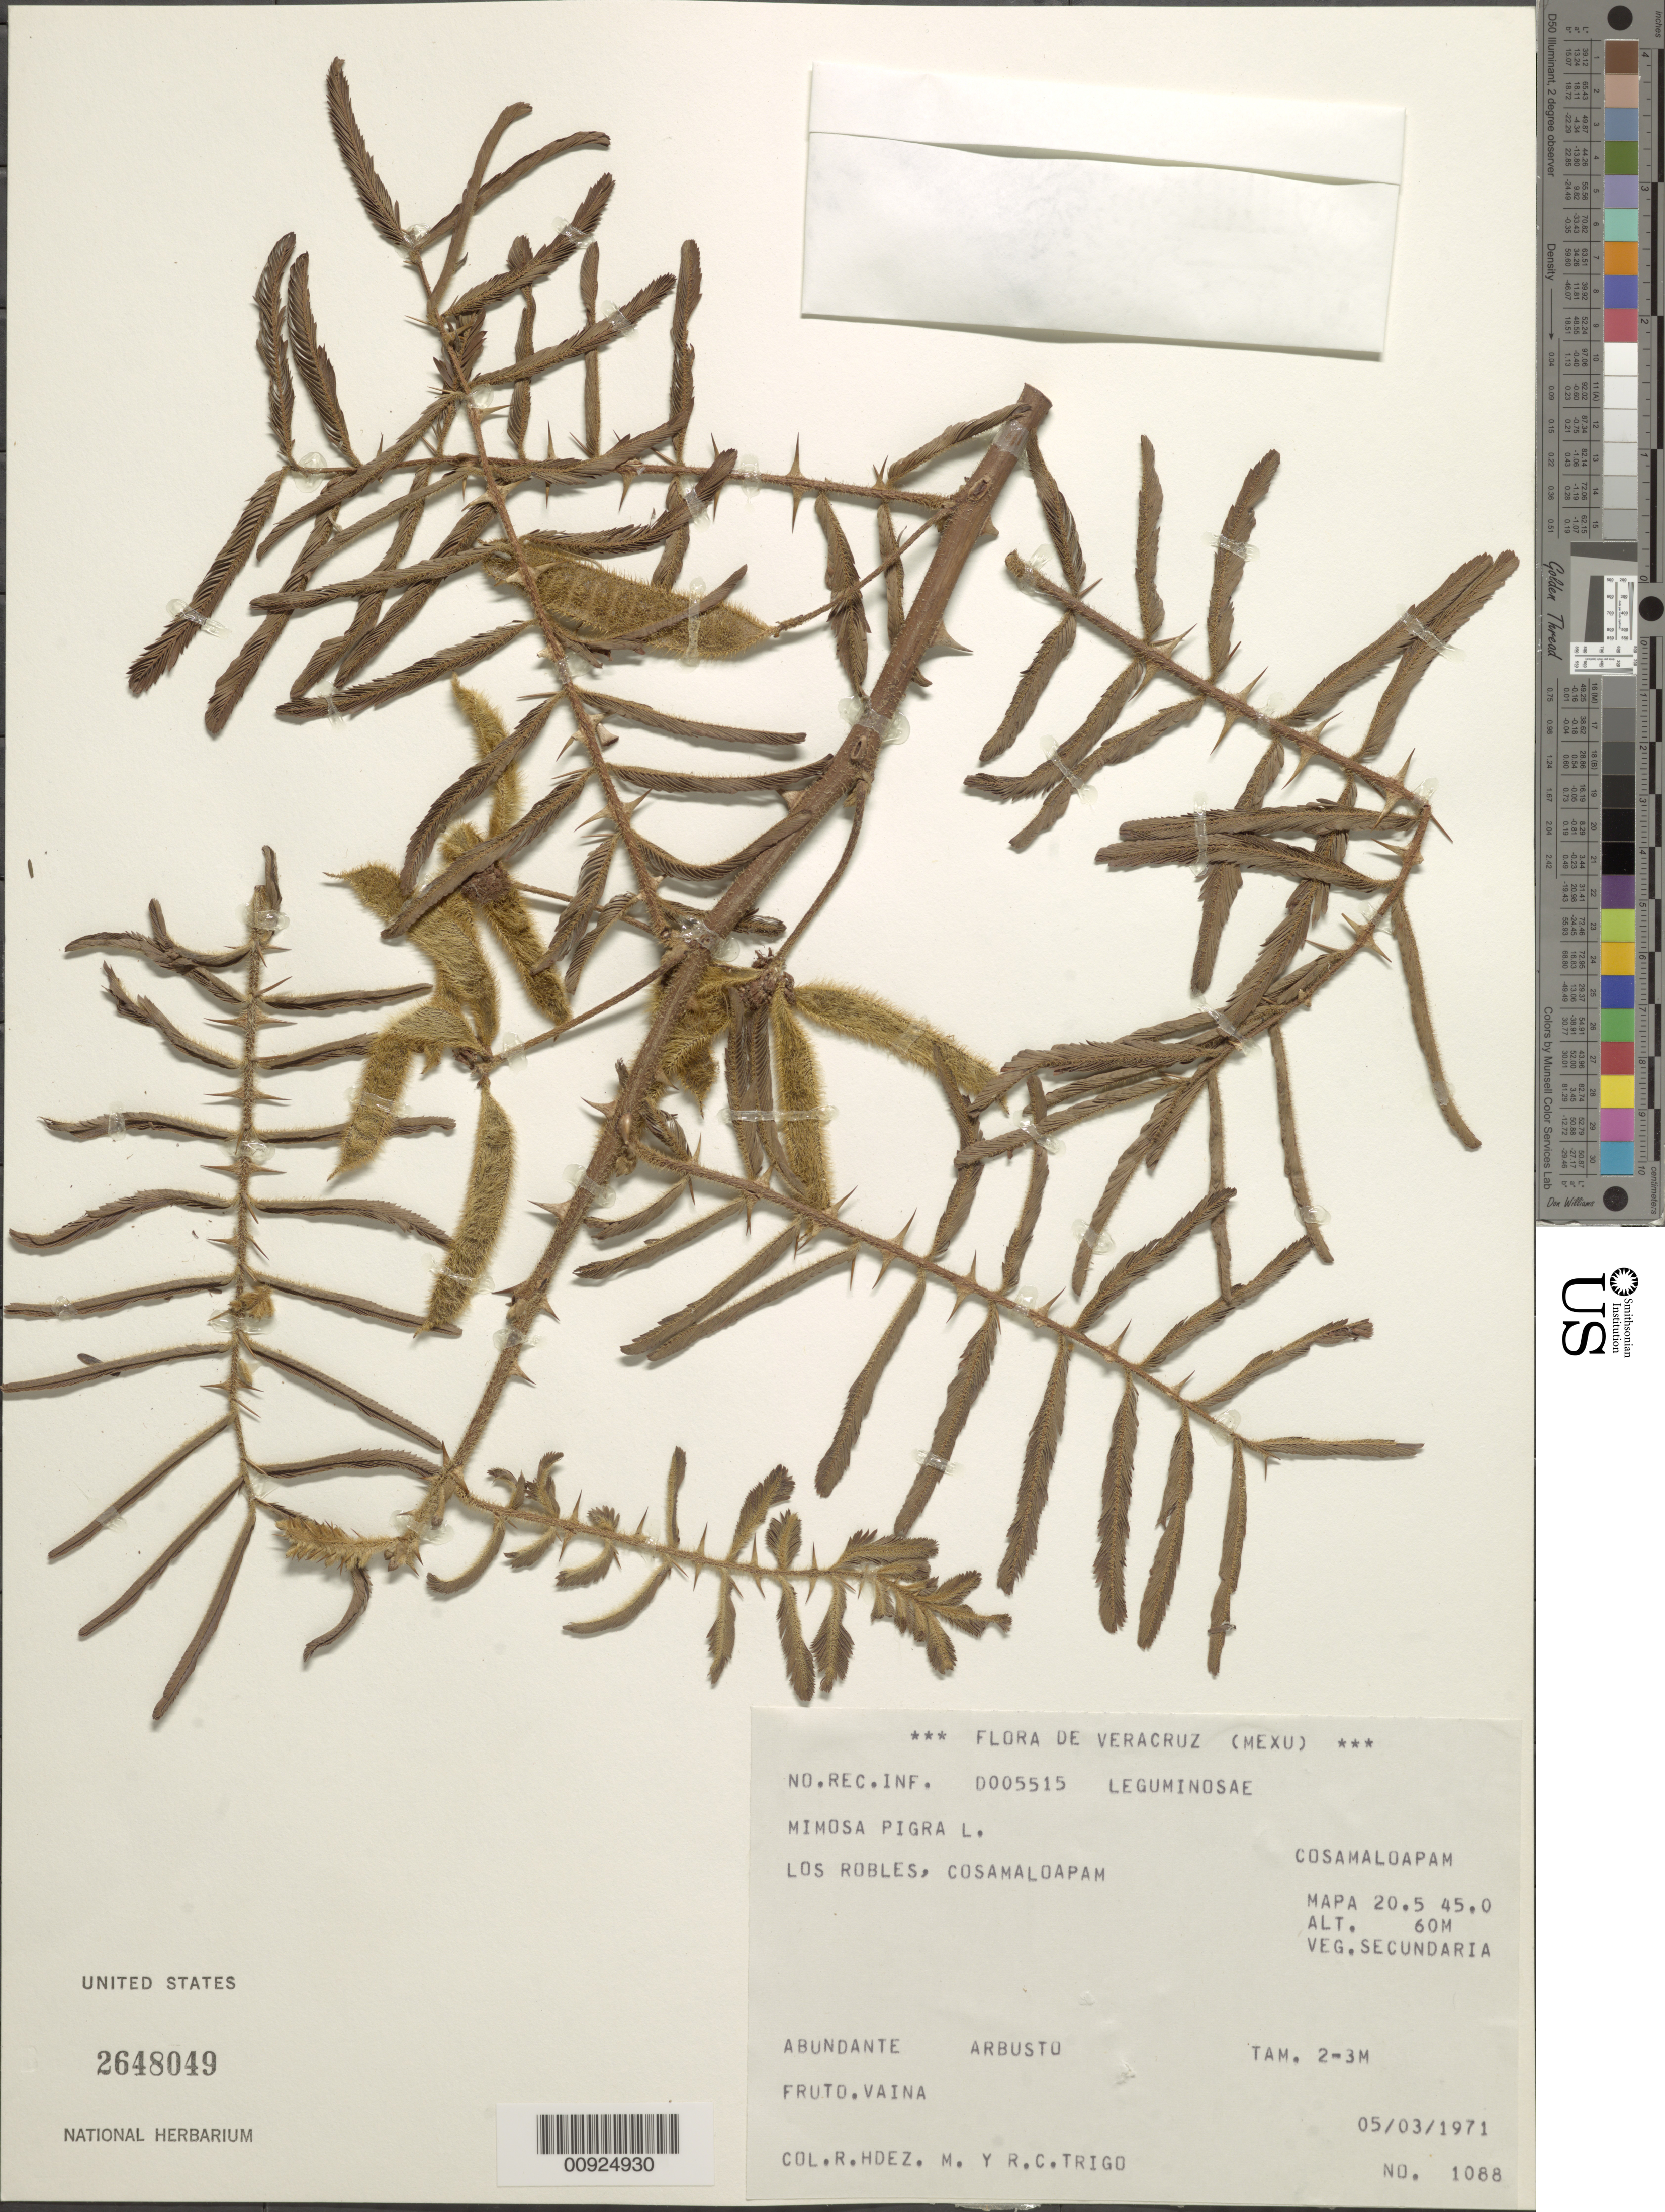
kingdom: Plantae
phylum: Tracheophyta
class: Magnoliopsida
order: Fabales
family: Fabaceae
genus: Mimosa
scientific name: Mimosa pigra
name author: L.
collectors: R. M. Hernandez & Trigo, R. C.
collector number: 1088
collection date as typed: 05 Mar 1971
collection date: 1971-03-05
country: Mexico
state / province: Veracruz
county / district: Cosamaloapan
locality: Los Robles, Cosamaloapan, Veracruz. Mapa 20.5 45.0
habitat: Veg. Secundaria.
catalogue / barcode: US 2648049